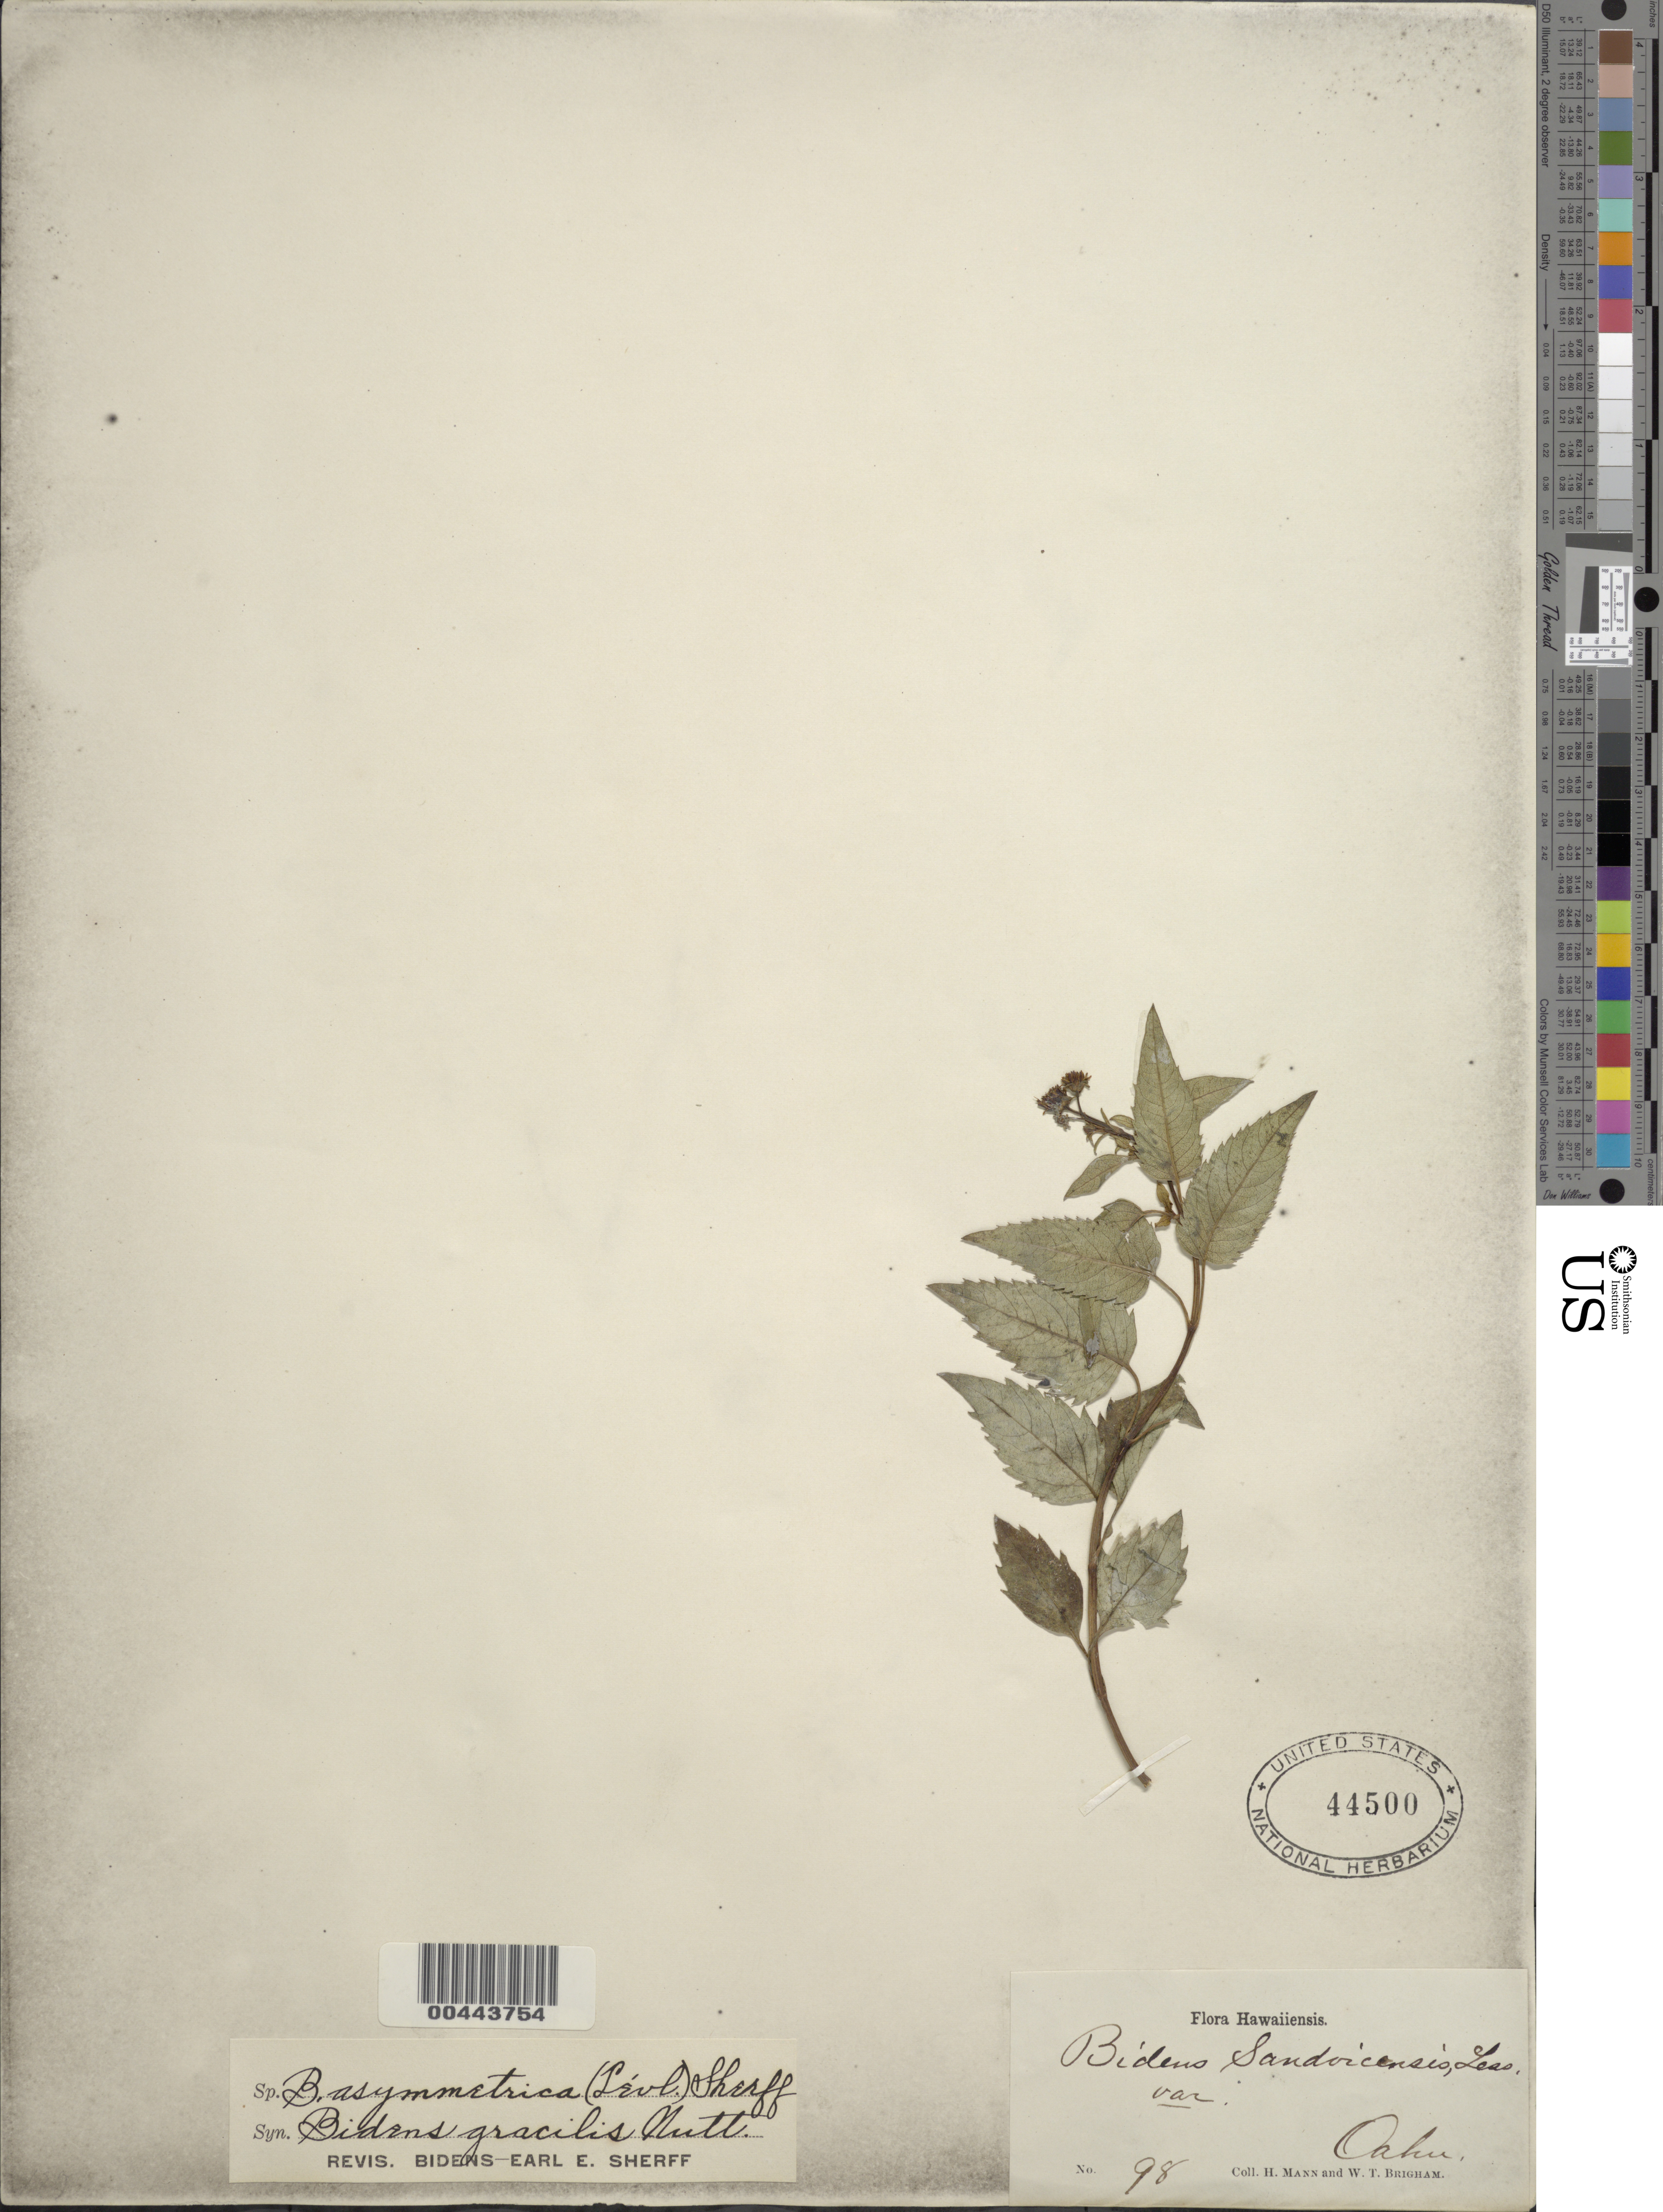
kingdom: Plantae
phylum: Tracheophyta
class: Magnoliopsida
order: Asterales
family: Asteraceae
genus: Bidens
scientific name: Bidens asymmetrica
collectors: H. Mann & W. T. Brigham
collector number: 98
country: United States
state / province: Hawaii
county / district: Honolulu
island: Oahu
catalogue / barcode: US 44500